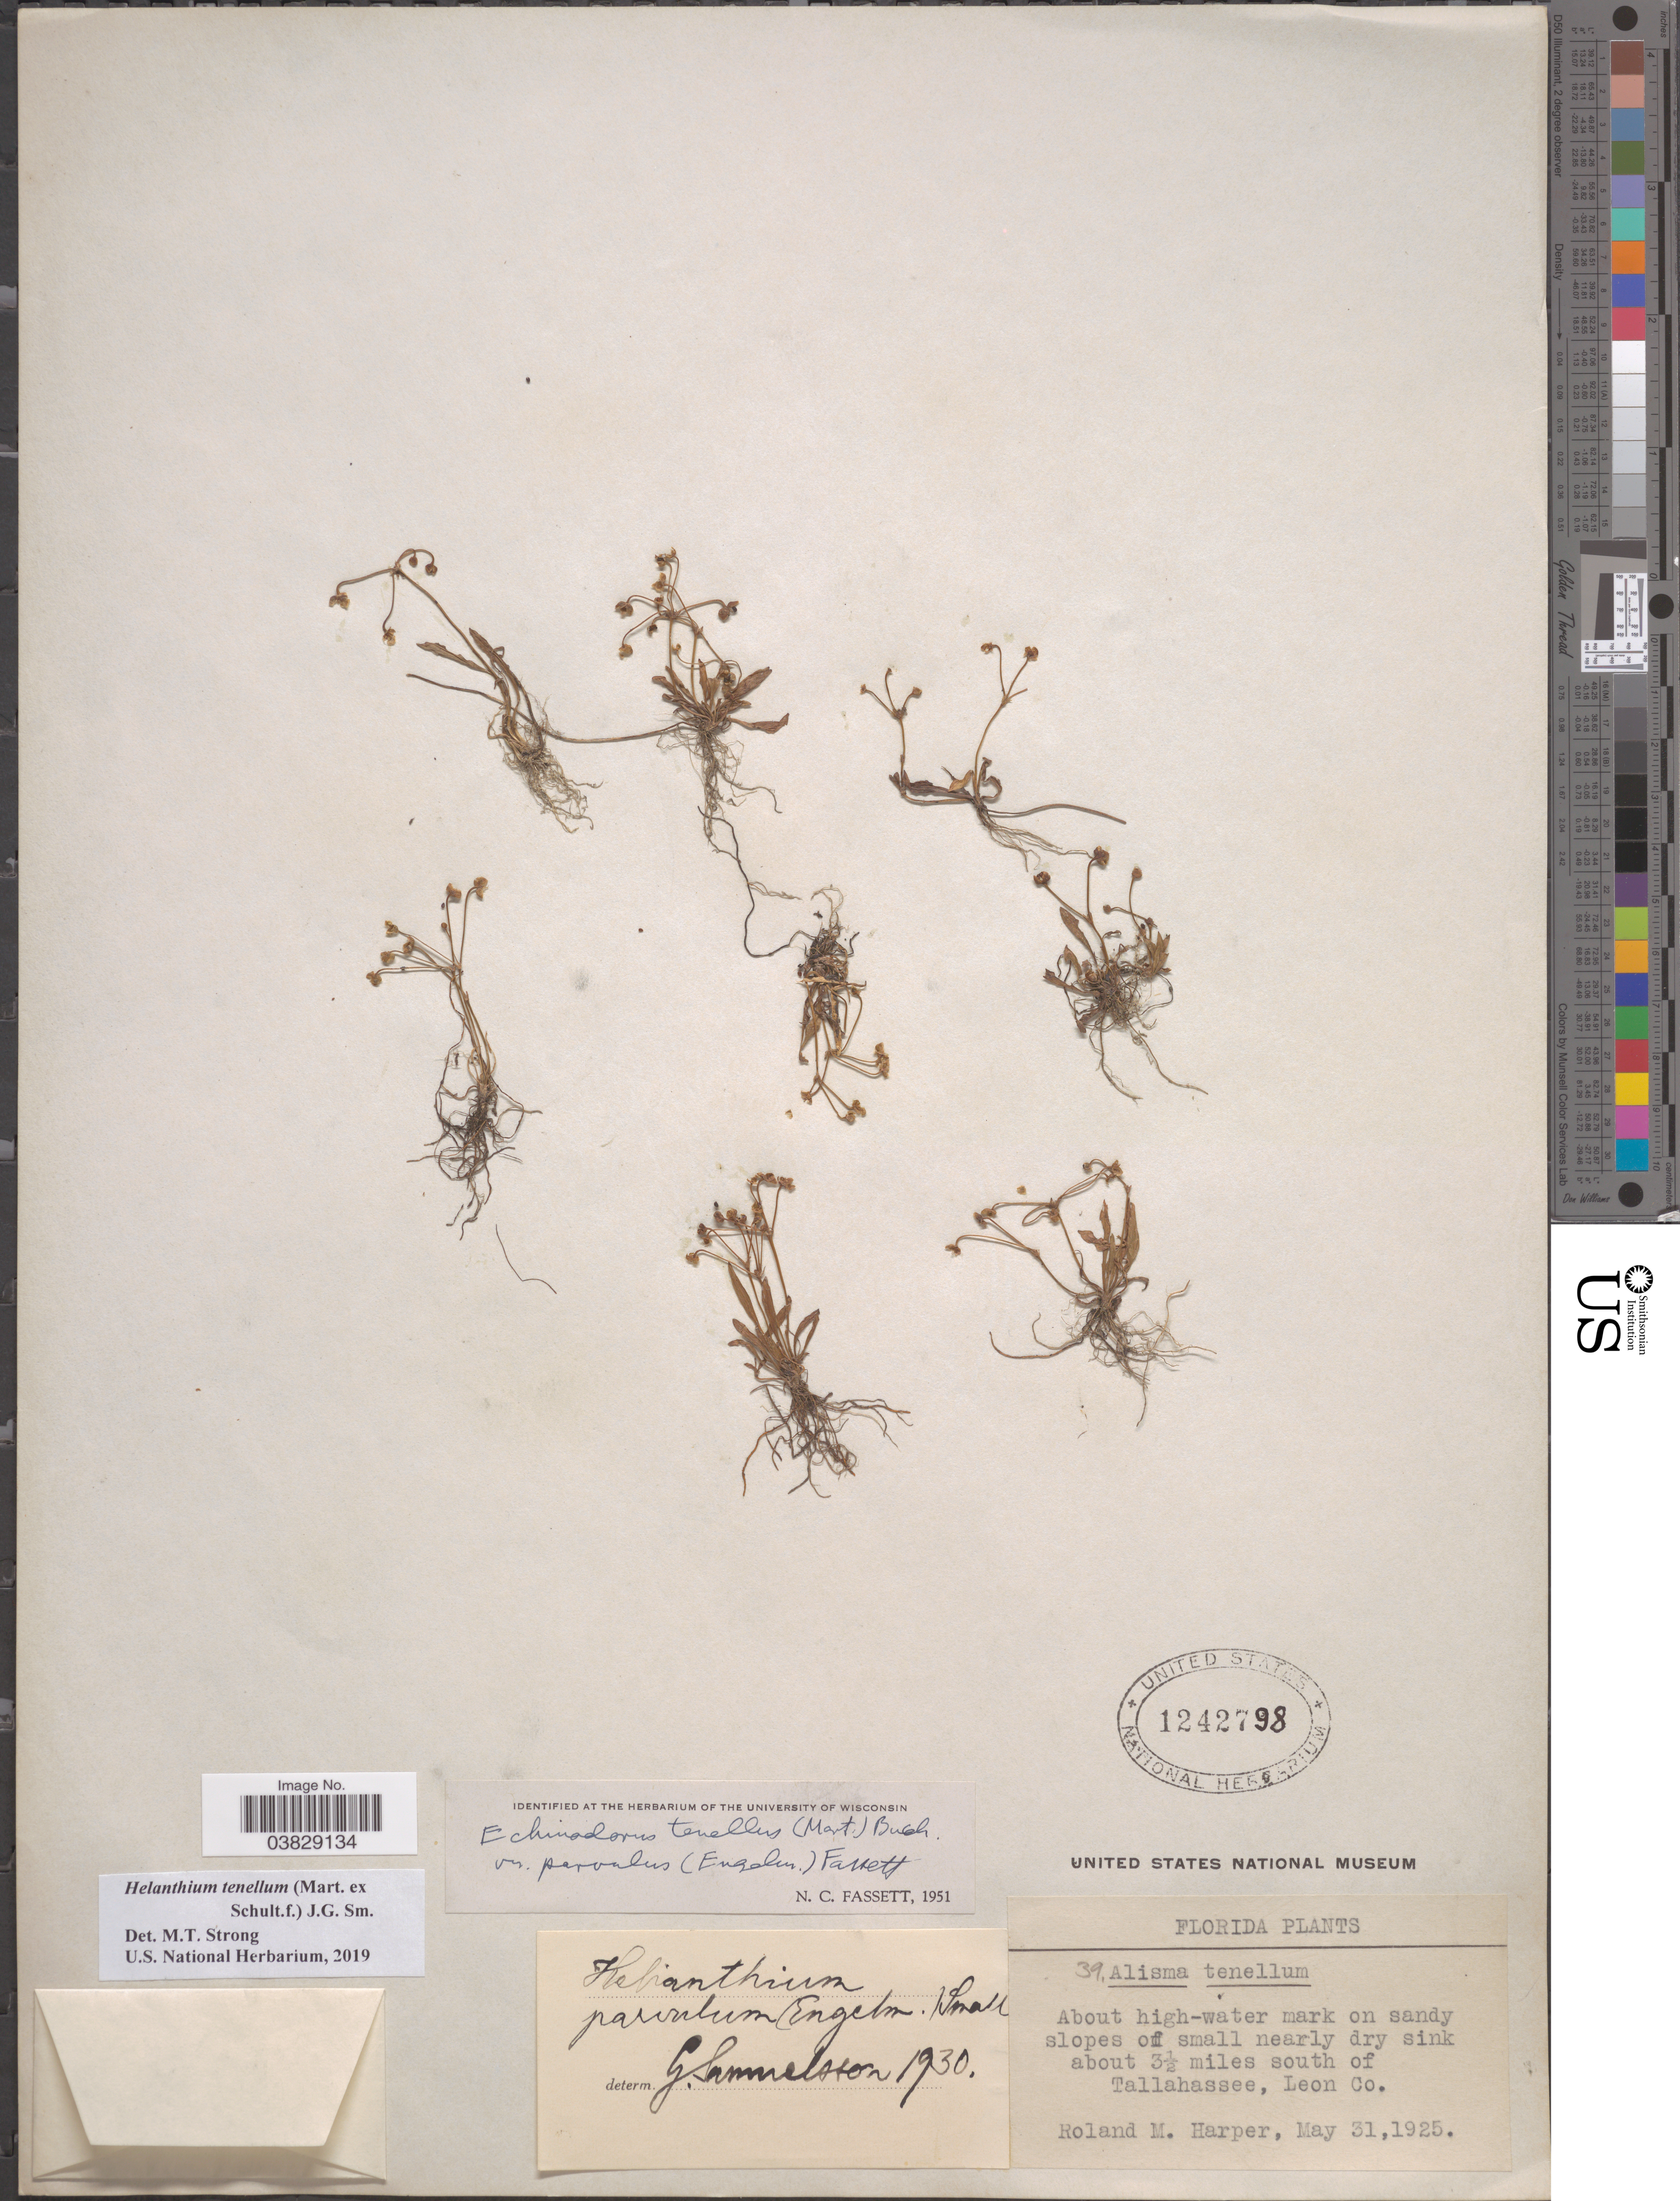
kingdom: Plantae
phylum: Tracheophyta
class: Liliopsida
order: Alismatales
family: Alismataceae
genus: Helanthium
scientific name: Helanthium tenellum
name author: (Mart. ex Schult. f.) J.G. Sm.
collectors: R. M. Harper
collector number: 39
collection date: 1925-05-31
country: United States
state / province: Florida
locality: About high-water mark on sandy slopes of small nearly dry sink about 3½ miles south of Tallahassee, Leon Co.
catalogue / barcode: US 1242798